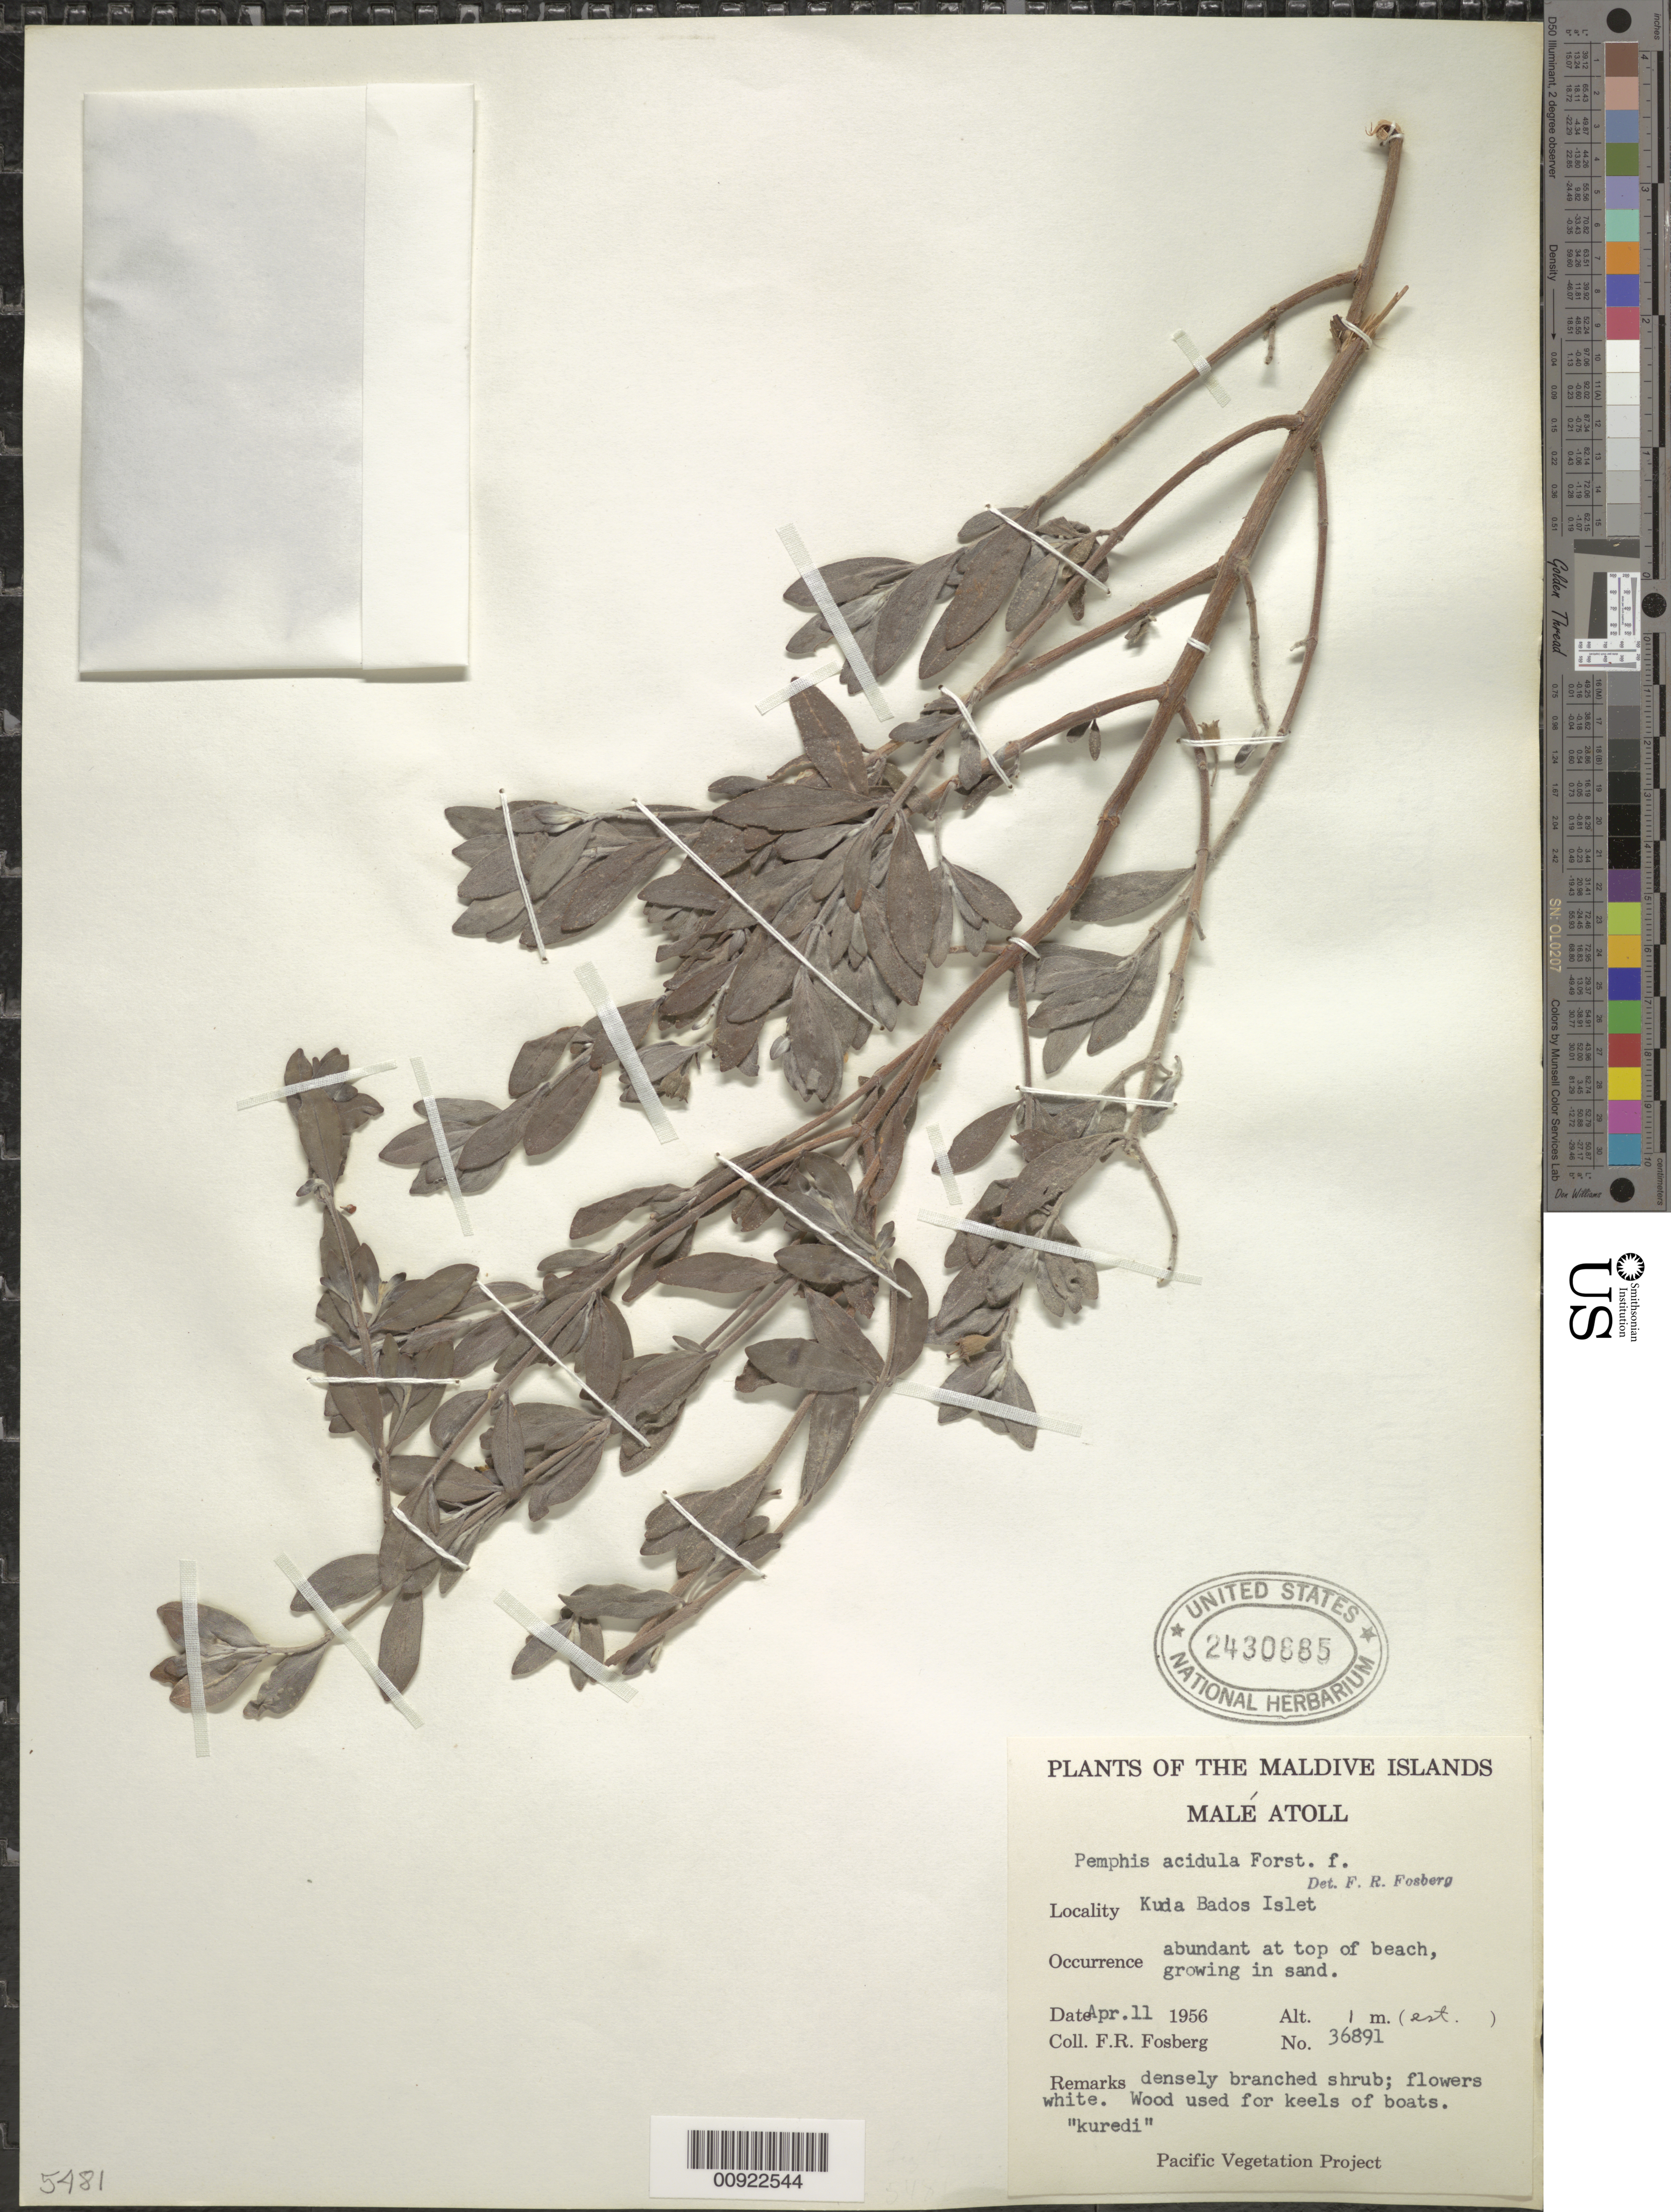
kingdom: Plantae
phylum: Tracheophyta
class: Magnoliopsida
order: Myrtales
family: Lythraceae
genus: Pemphis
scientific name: Pemphis acidula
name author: J.R. Forst. & G. Forst.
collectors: F. R. Fosberg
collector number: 36891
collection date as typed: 11 Apr 1956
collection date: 1956-04-11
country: Maldive Islands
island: Male Atoll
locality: Kuda Bados Islet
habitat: Abundant at top of beach, growing in sand.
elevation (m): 1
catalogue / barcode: US 2430885